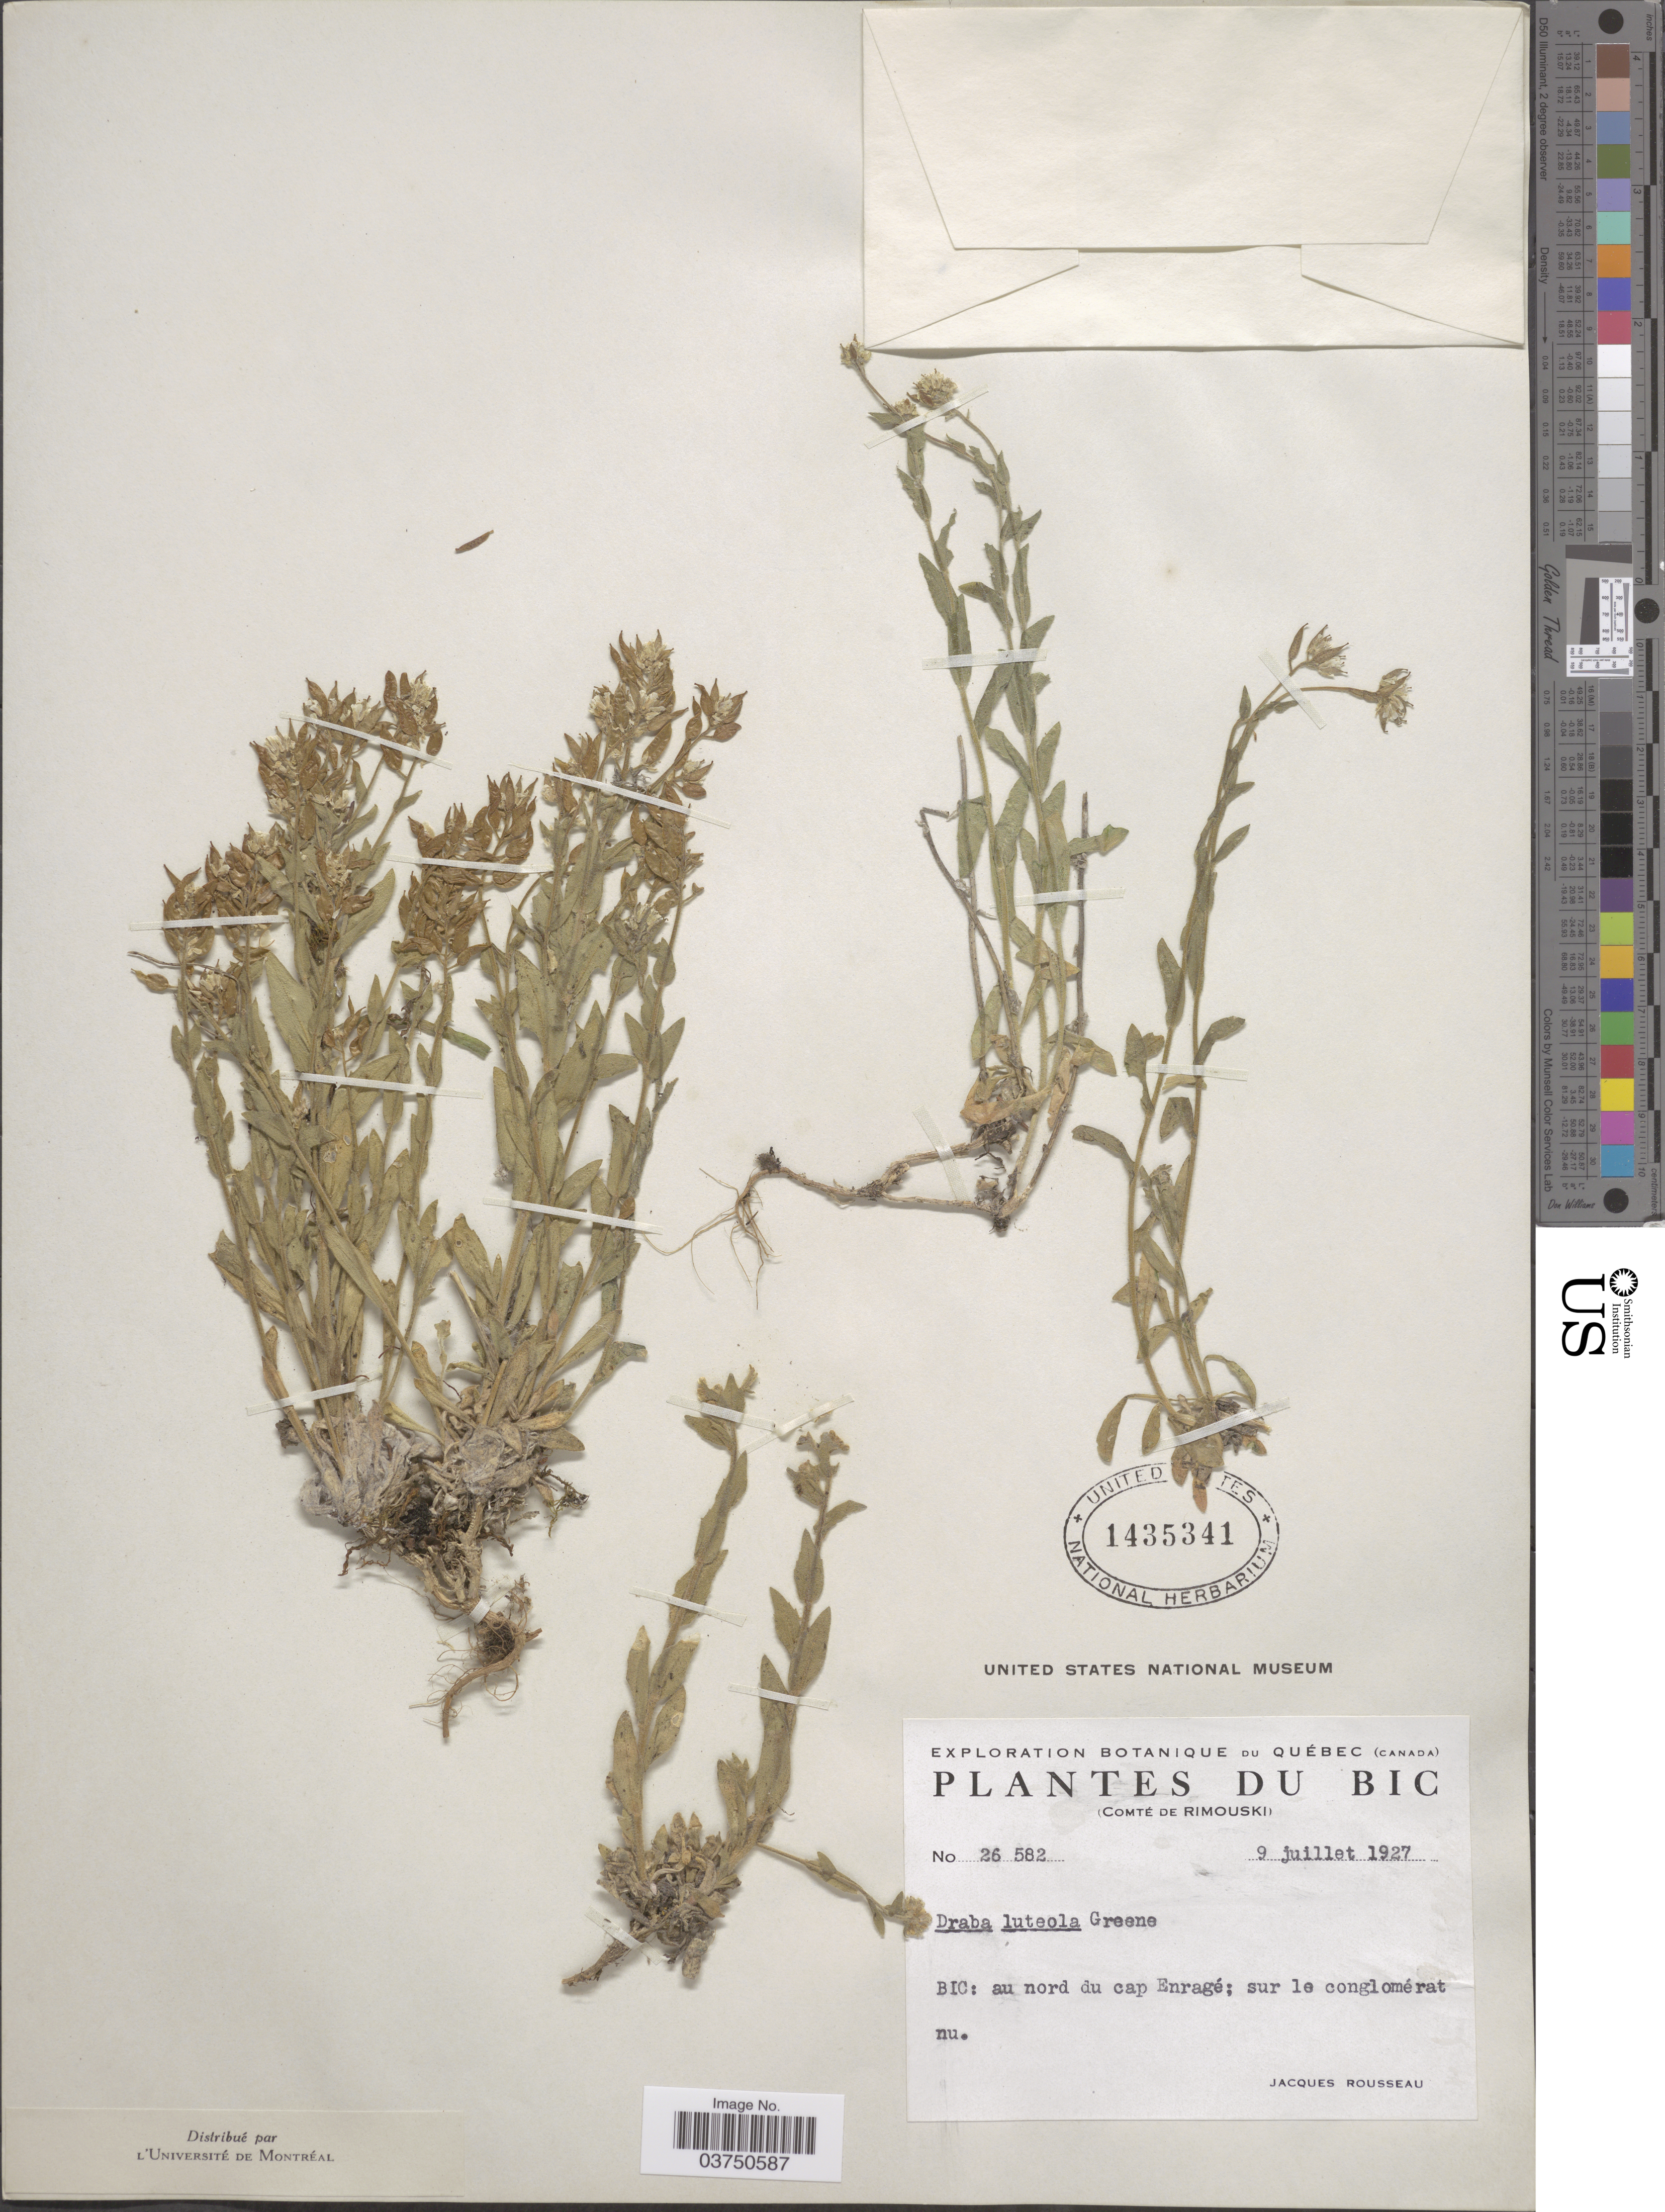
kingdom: Plantae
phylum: Tracheophyta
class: Magnoliopsida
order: Brassicales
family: Brassicaceae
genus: Draba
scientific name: Draba aurea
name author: Vahl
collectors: J. Rousseau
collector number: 26582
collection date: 1927-07-09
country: Canada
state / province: Quebec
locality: BIC, Comté de Rimouski. BIC: au nord du cap Enragé; sur le conglomérat nu.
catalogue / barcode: US 1435341